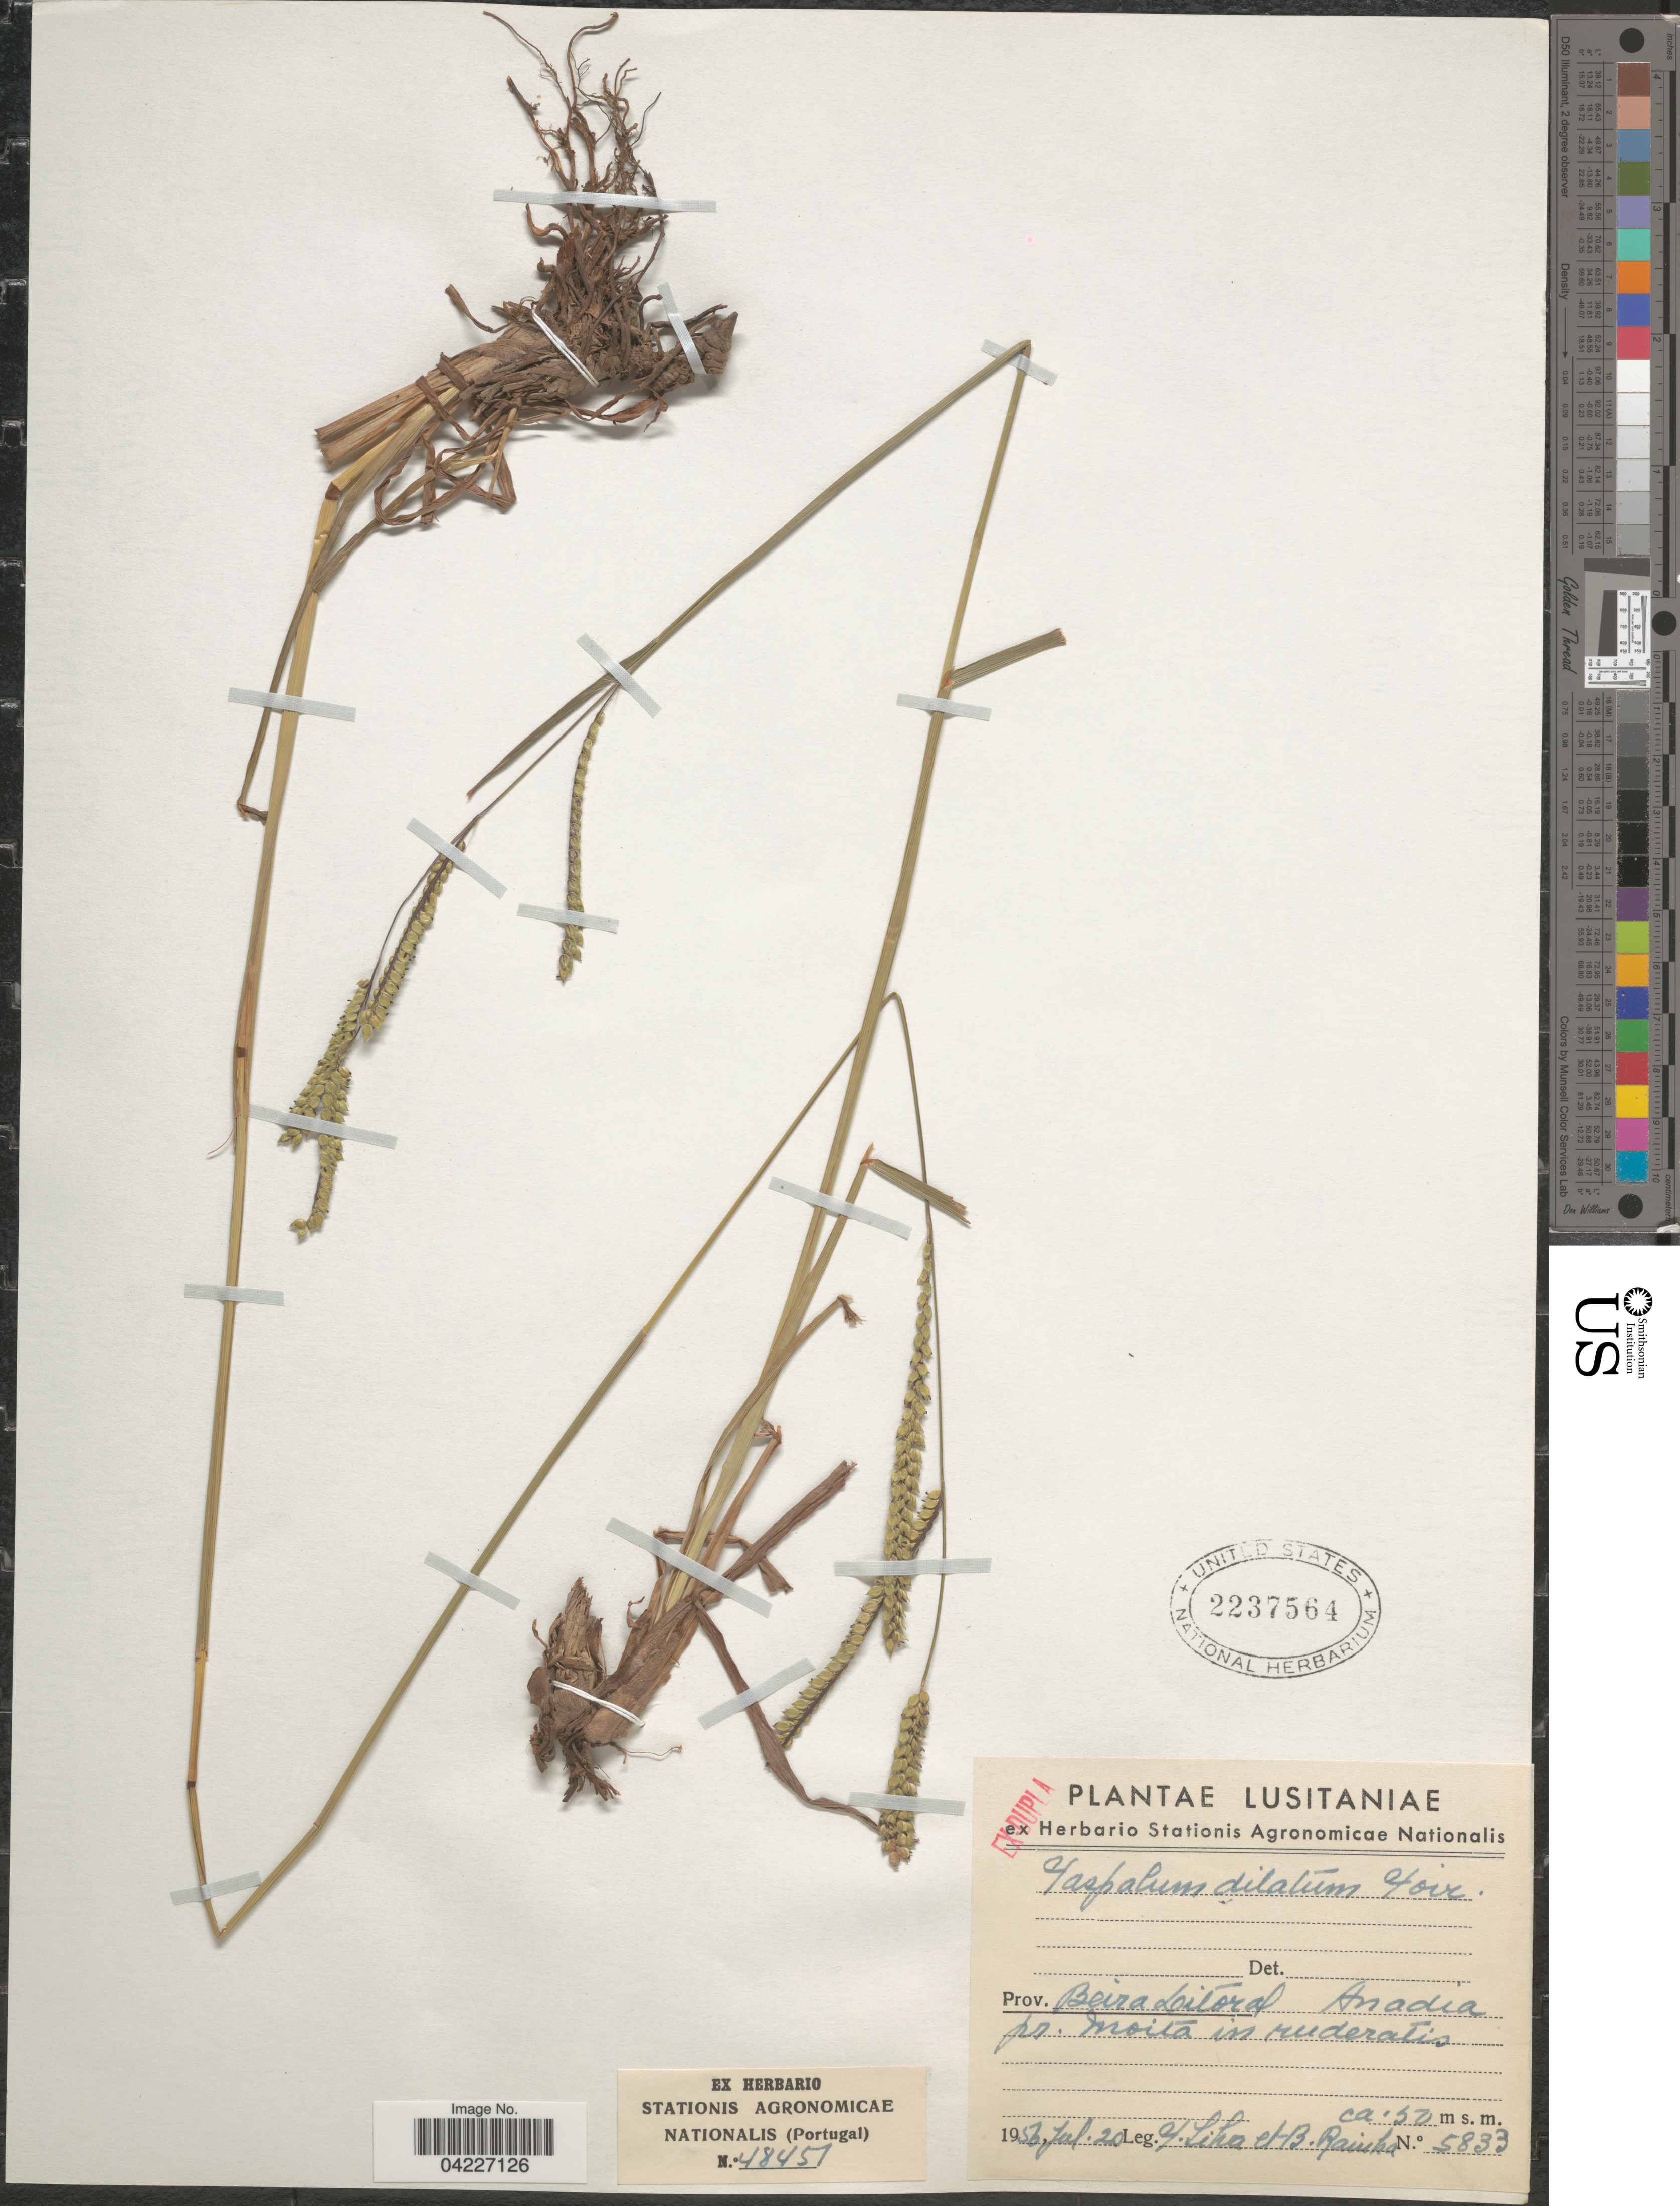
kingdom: Plantae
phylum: Tracheophyta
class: Liliopsida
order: Poales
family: Poaceae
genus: Paspalum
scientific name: Paspalum dilatatum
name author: Poir.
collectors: P. Silva & B. Rainha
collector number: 5833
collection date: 1955-07-20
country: Portugal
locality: Lusitaniae. Prov. Beira Litoral. Anadia pr. moita in ruderatis.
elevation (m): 50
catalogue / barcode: US 2237564